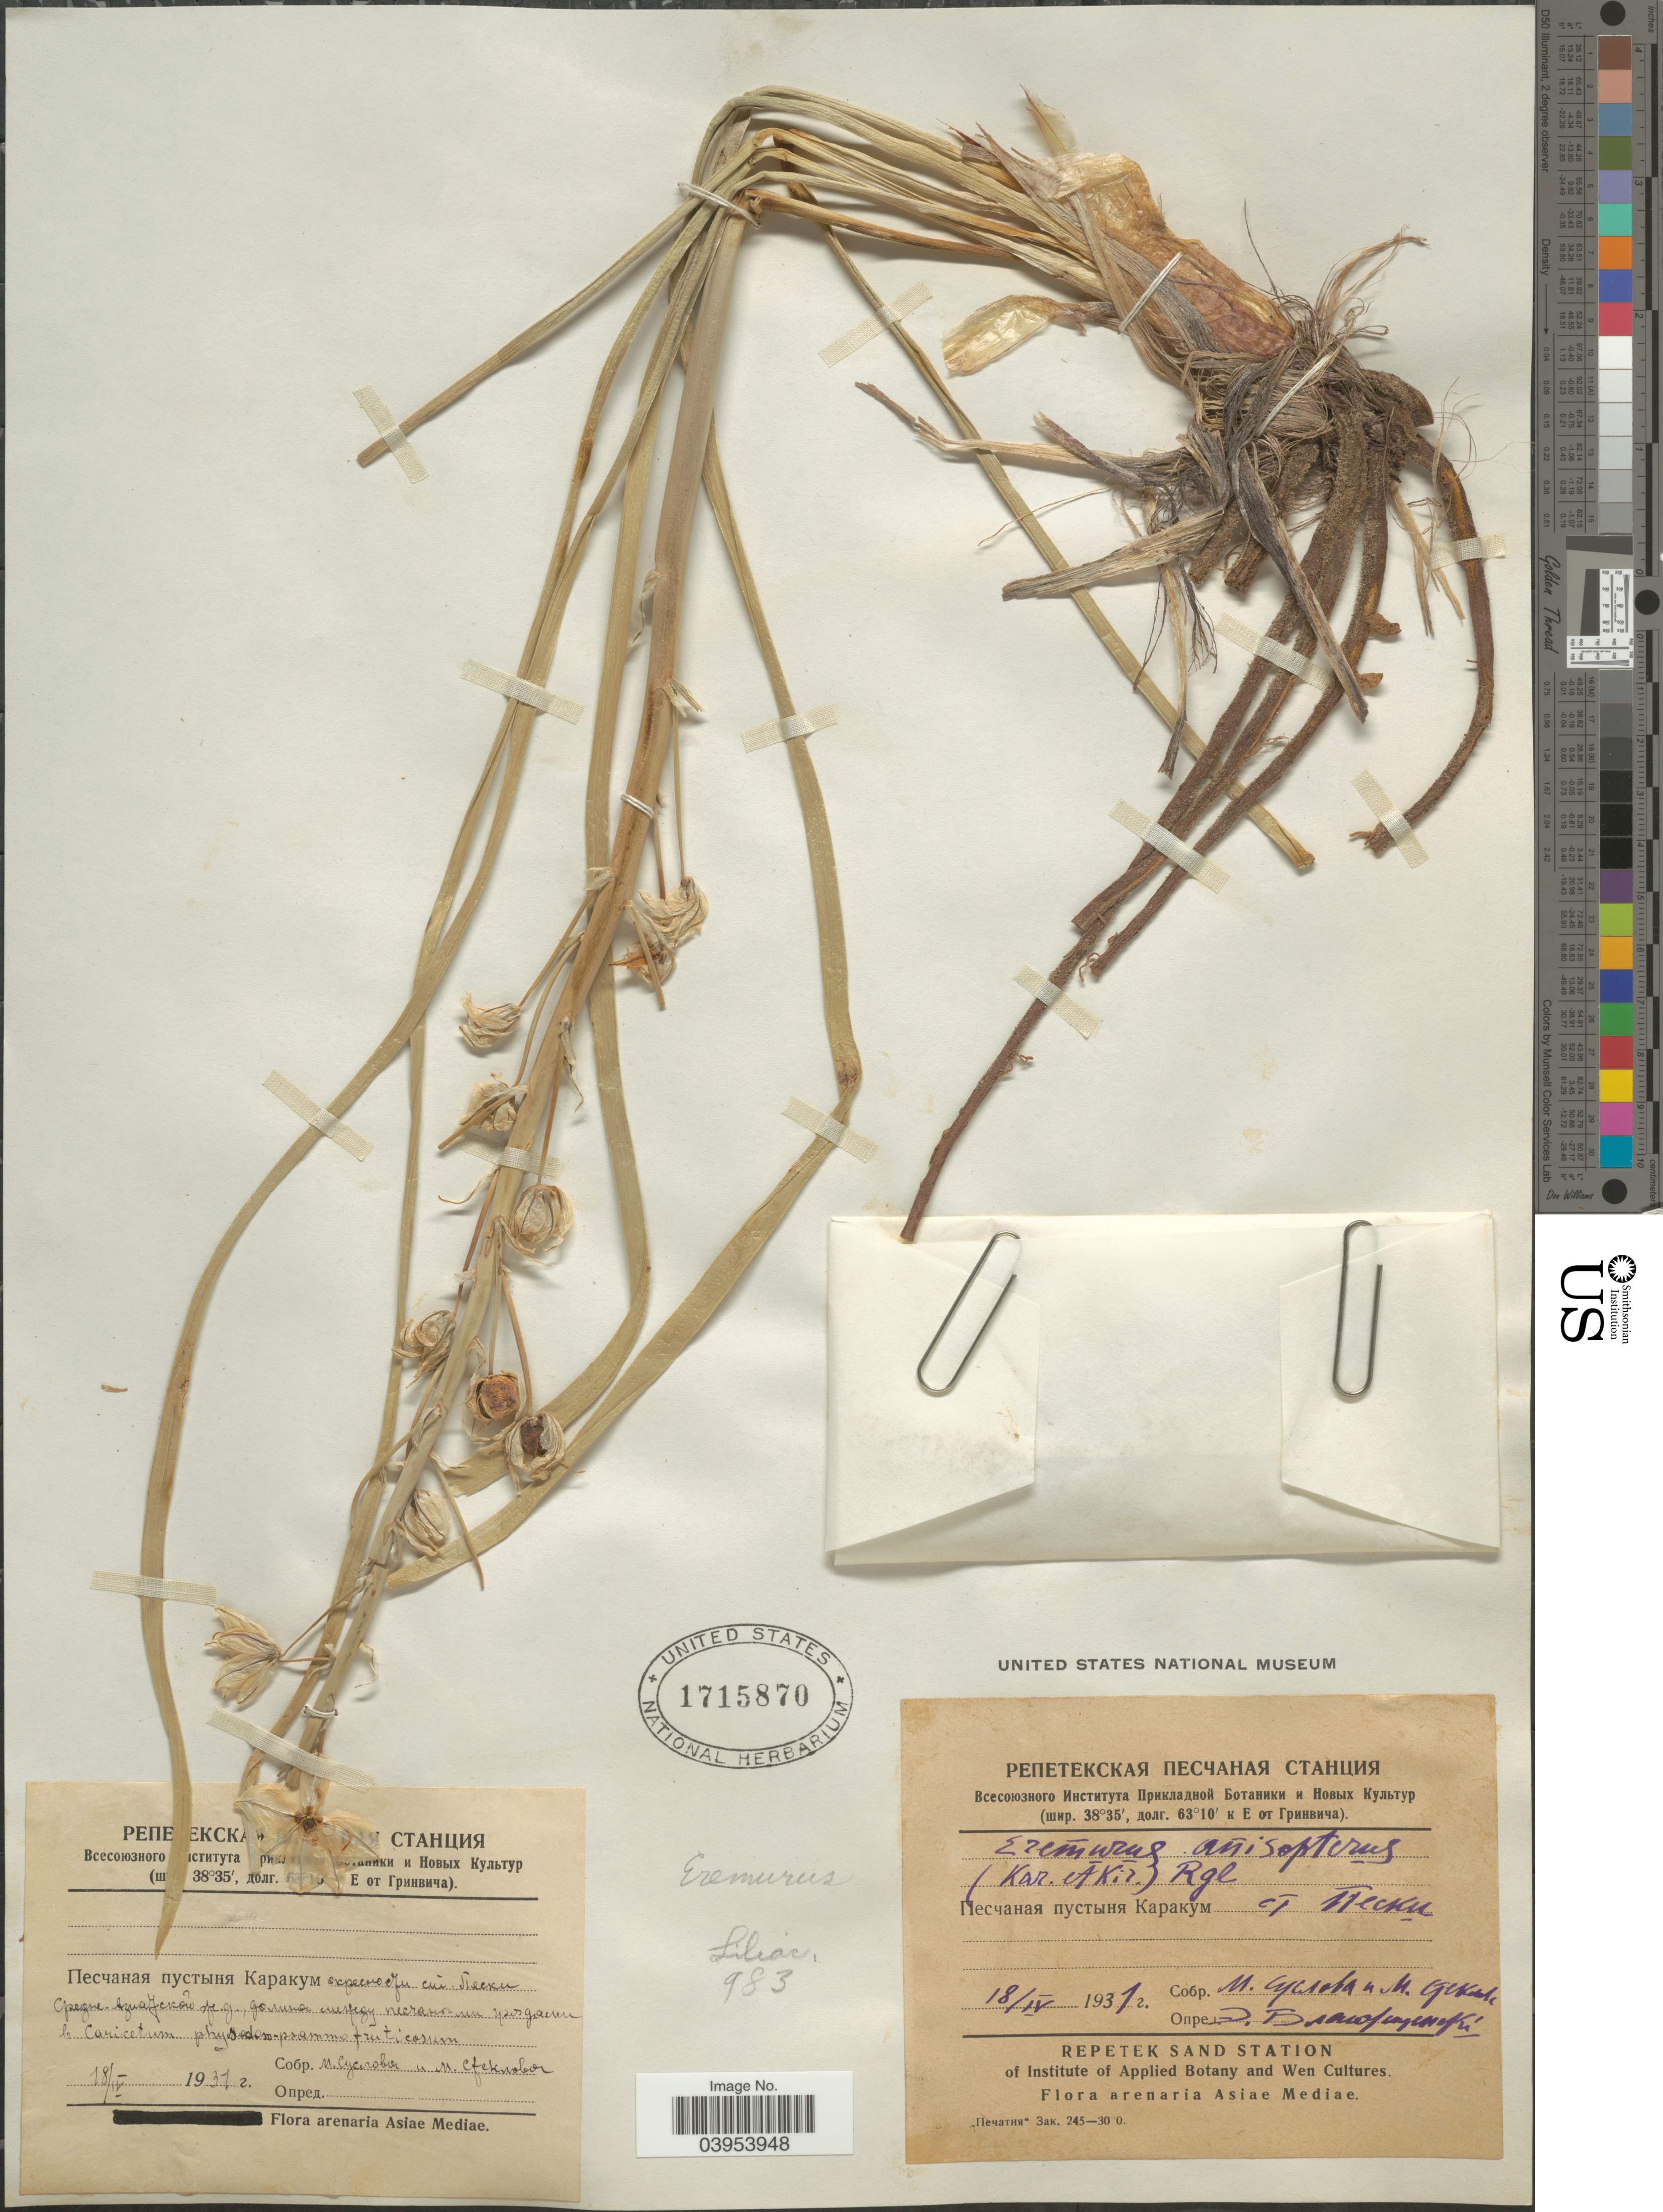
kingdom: Plantae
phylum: Tracheophyta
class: Liliopsida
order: Asparagales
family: Asphodelaceae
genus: Eremurus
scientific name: Eremurus anisopterus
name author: (Kar. & Kir.) Regel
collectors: M. Suslova & M. Steklova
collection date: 1937-04-18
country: Turkmenistan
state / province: Lebap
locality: Karakum Desert. Peski.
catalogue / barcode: US 1715870